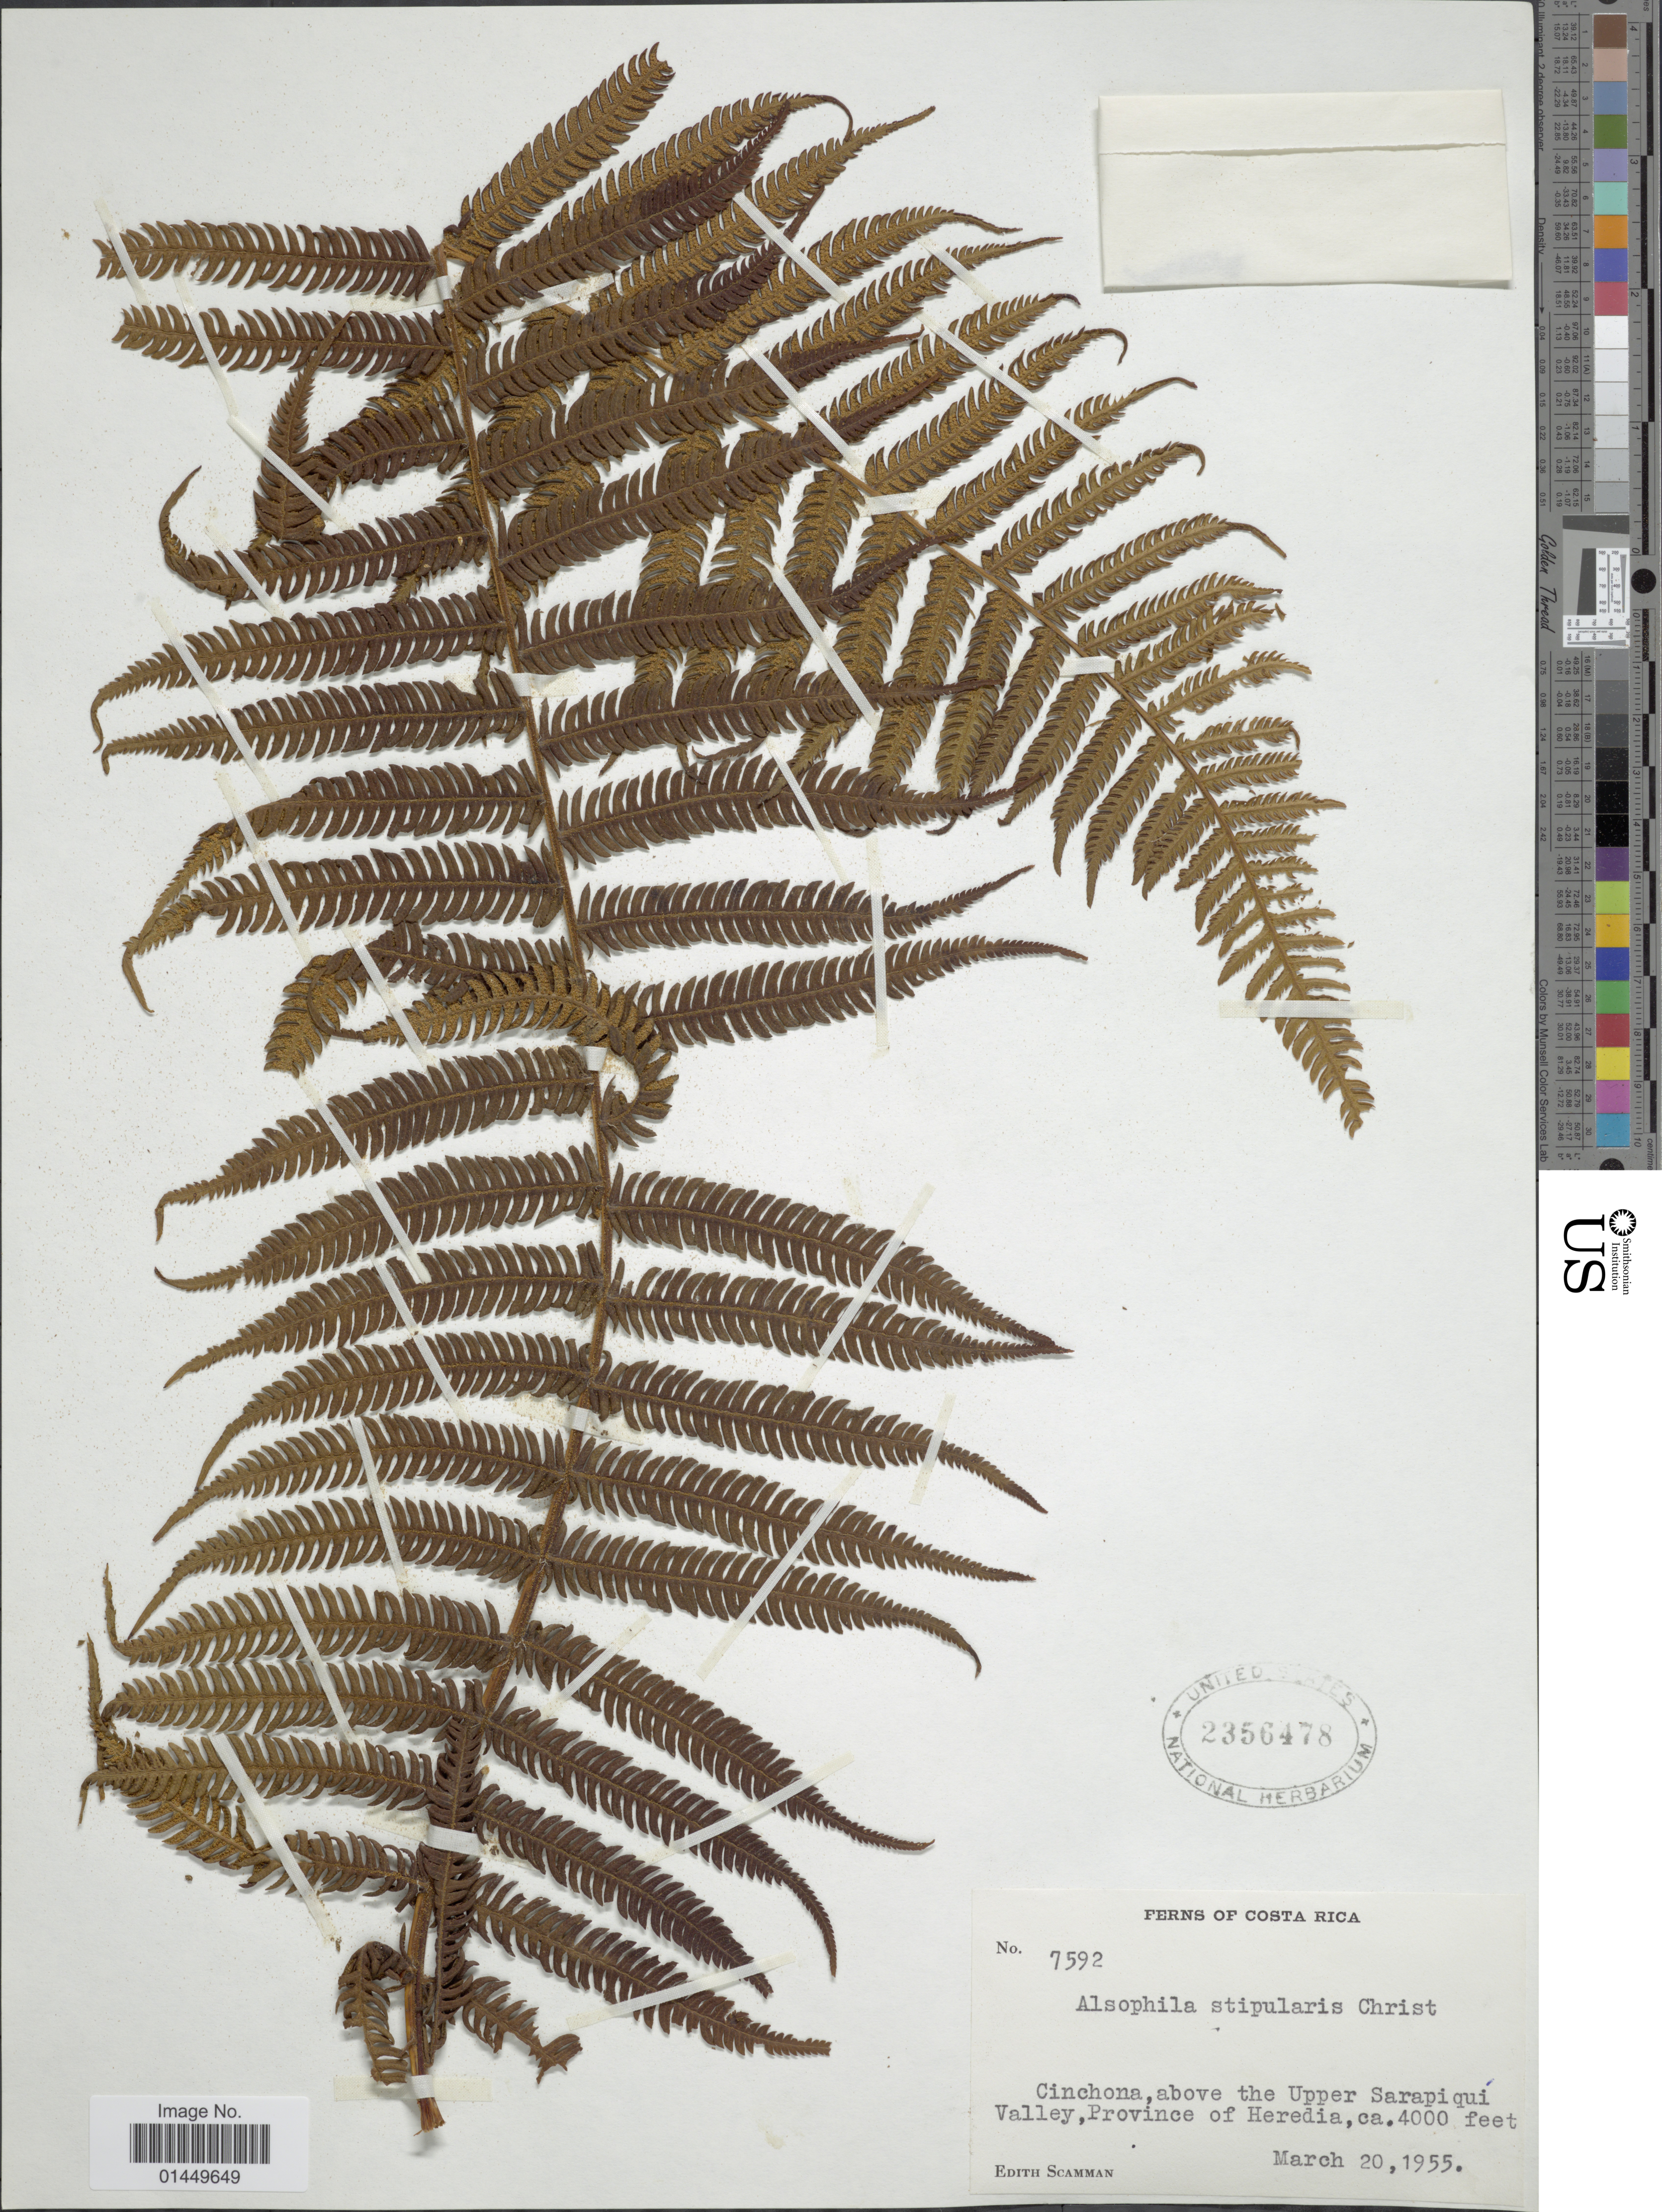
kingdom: Plantae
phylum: Tracheophyta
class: Polypodiopsida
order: Cyatheales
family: Cyatheaceae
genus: Cyathea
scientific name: Cyathea stipularis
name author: (Christ) Domin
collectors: E. Scamman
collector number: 7592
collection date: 1955-03-20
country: Costa Rica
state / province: Heredia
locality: Cinchona, above the Upper Sarapiqui Valley, Province of Heredia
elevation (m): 1219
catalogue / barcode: US 2356478